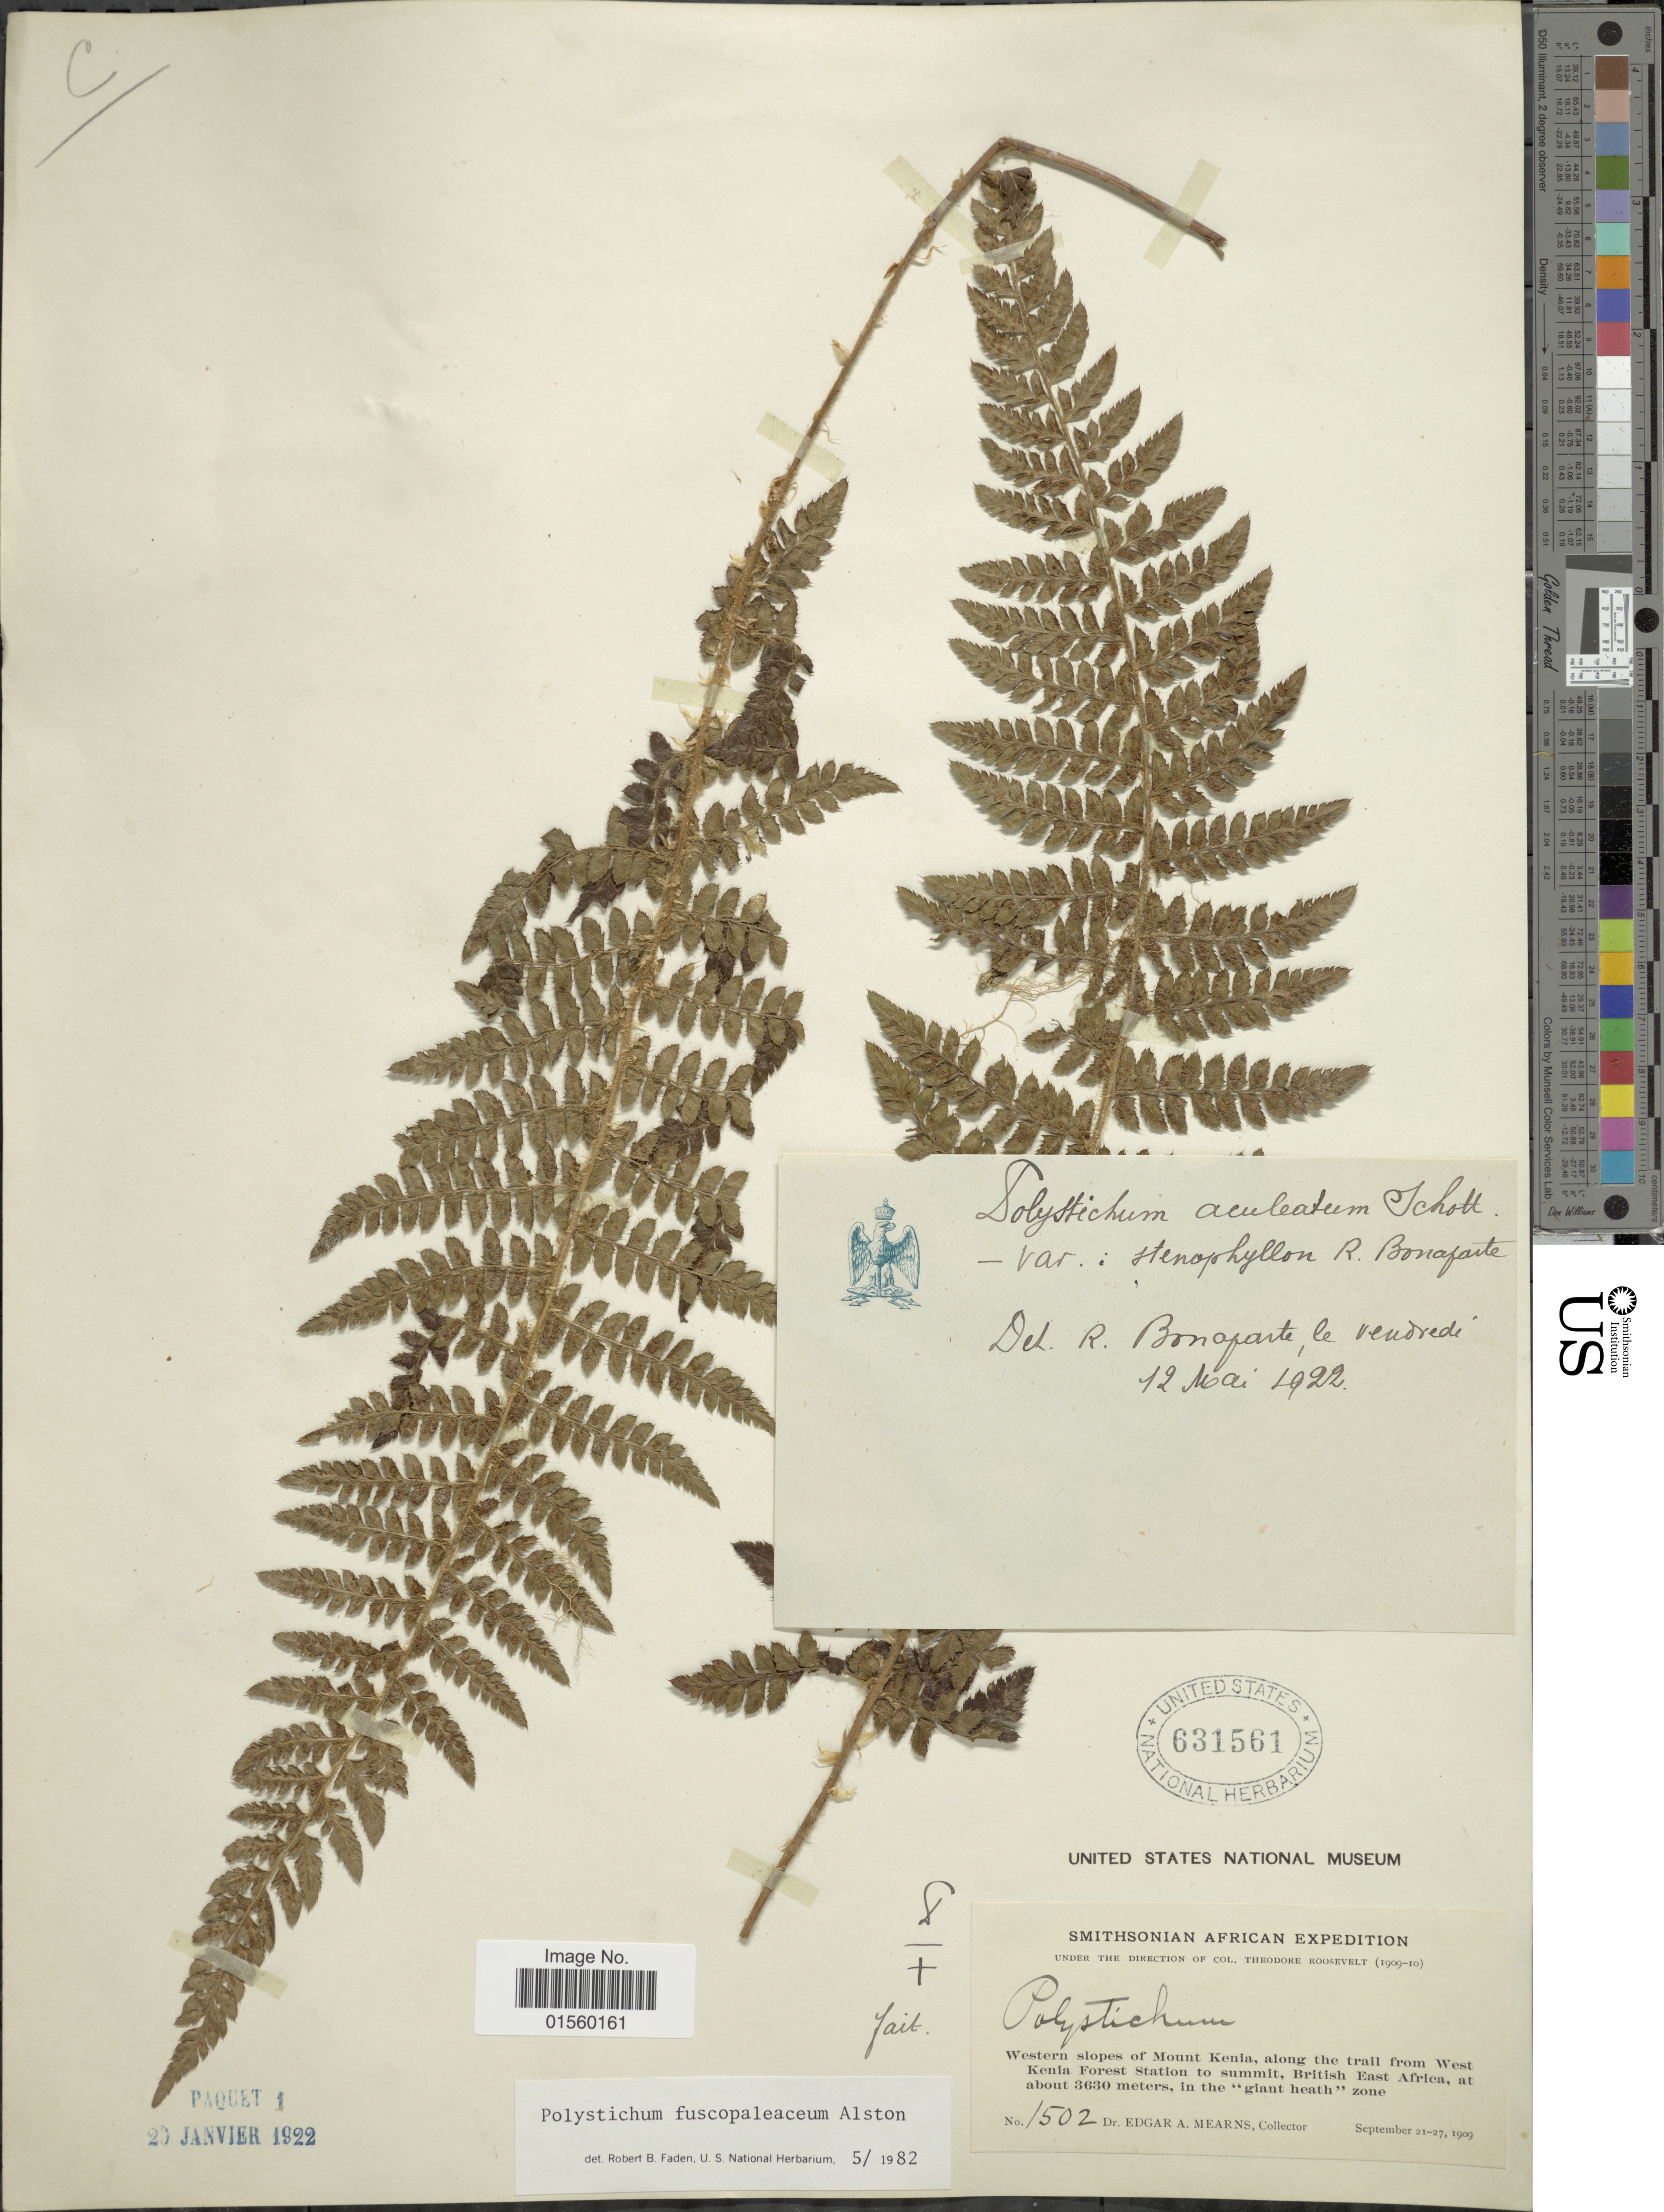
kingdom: Plantae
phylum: Tracheophyta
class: Polypodiopsida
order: Polypodiales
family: Dryopteridaceae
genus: Polystichum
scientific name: Polystichum fuscopaleaceum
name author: Alston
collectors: E. A. Mearns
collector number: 1502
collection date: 1909-09-21/1909-09-27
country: Kenya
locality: Western slopes of Mount Kenia, along the trail from West Kenia Forest Station to summit, British East African, in the "giant heath" zone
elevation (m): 3630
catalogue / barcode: US 631561